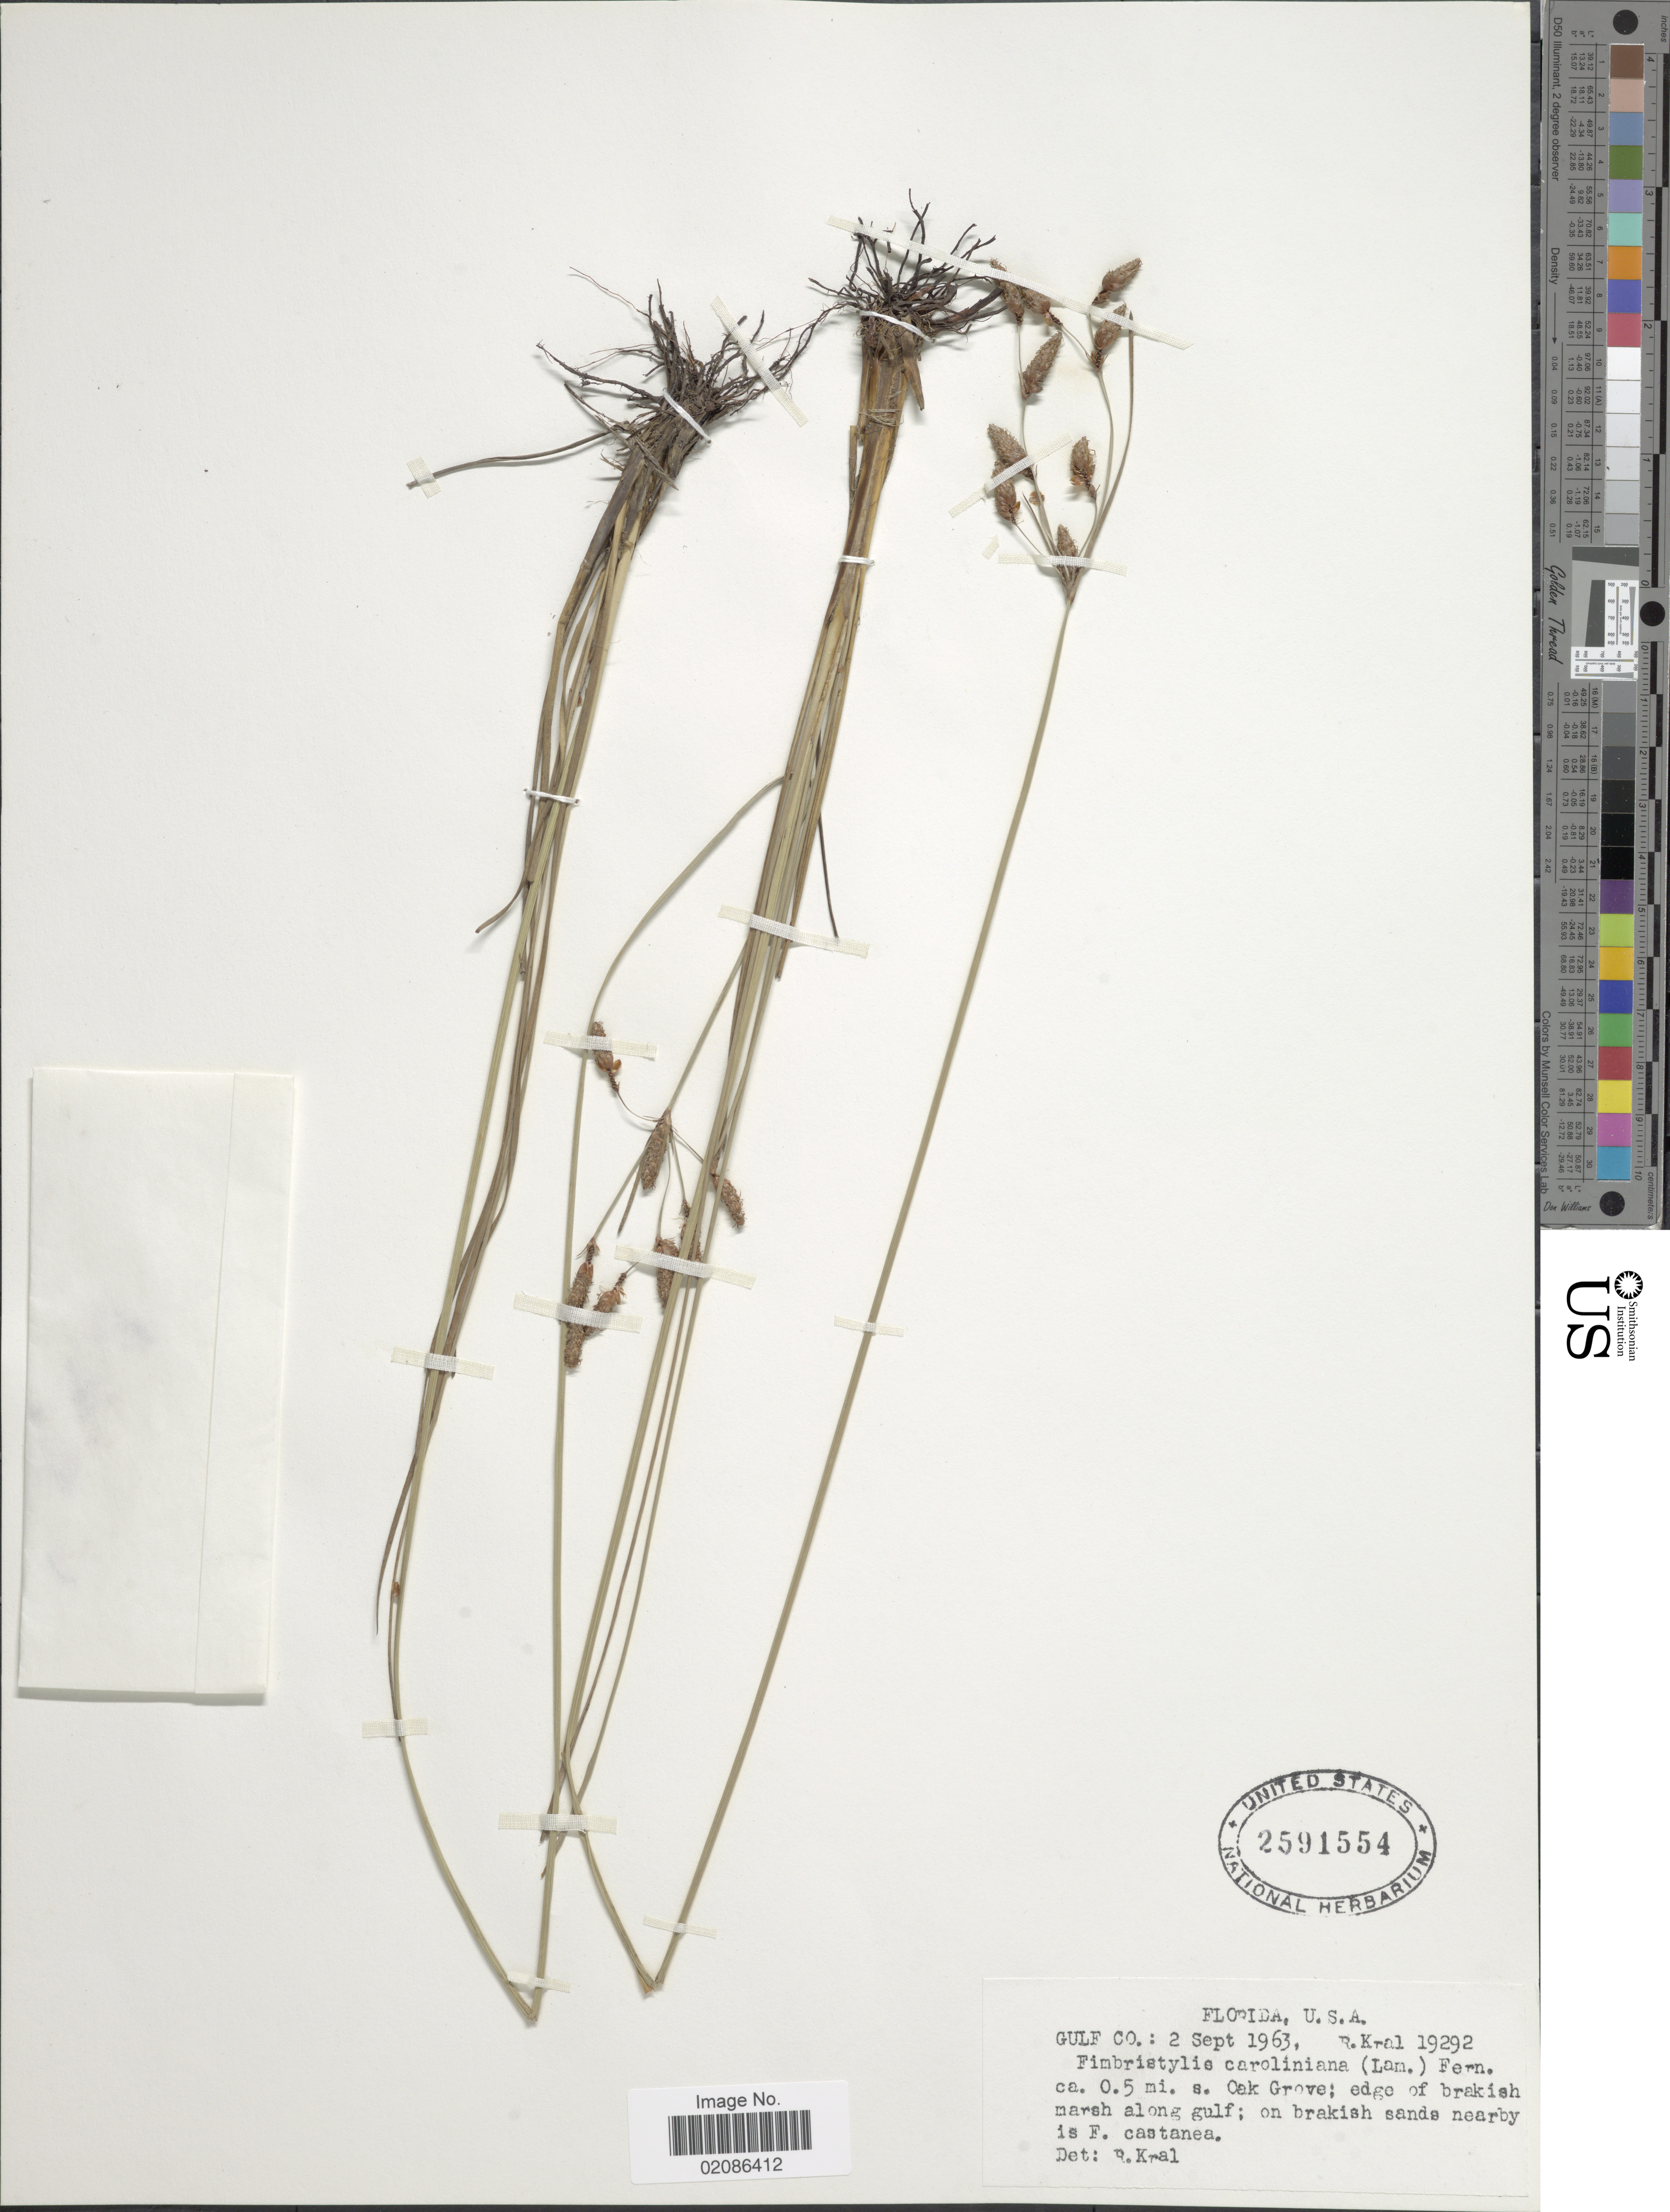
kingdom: Plantae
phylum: Tracheophyta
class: Liliopsida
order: Poales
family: Cyperaceae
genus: Fimbristylis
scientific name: Fimbristylis caroliniana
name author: (Lam.) Fernald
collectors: R. Kral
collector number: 19292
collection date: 1963-09-02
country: United States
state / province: Florida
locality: Gulf Co, ca 0.5 mi s Oak Grove; edge of brakish marsh along gulf; on brakish sands nearby is F. castanea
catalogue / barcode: US 2591554